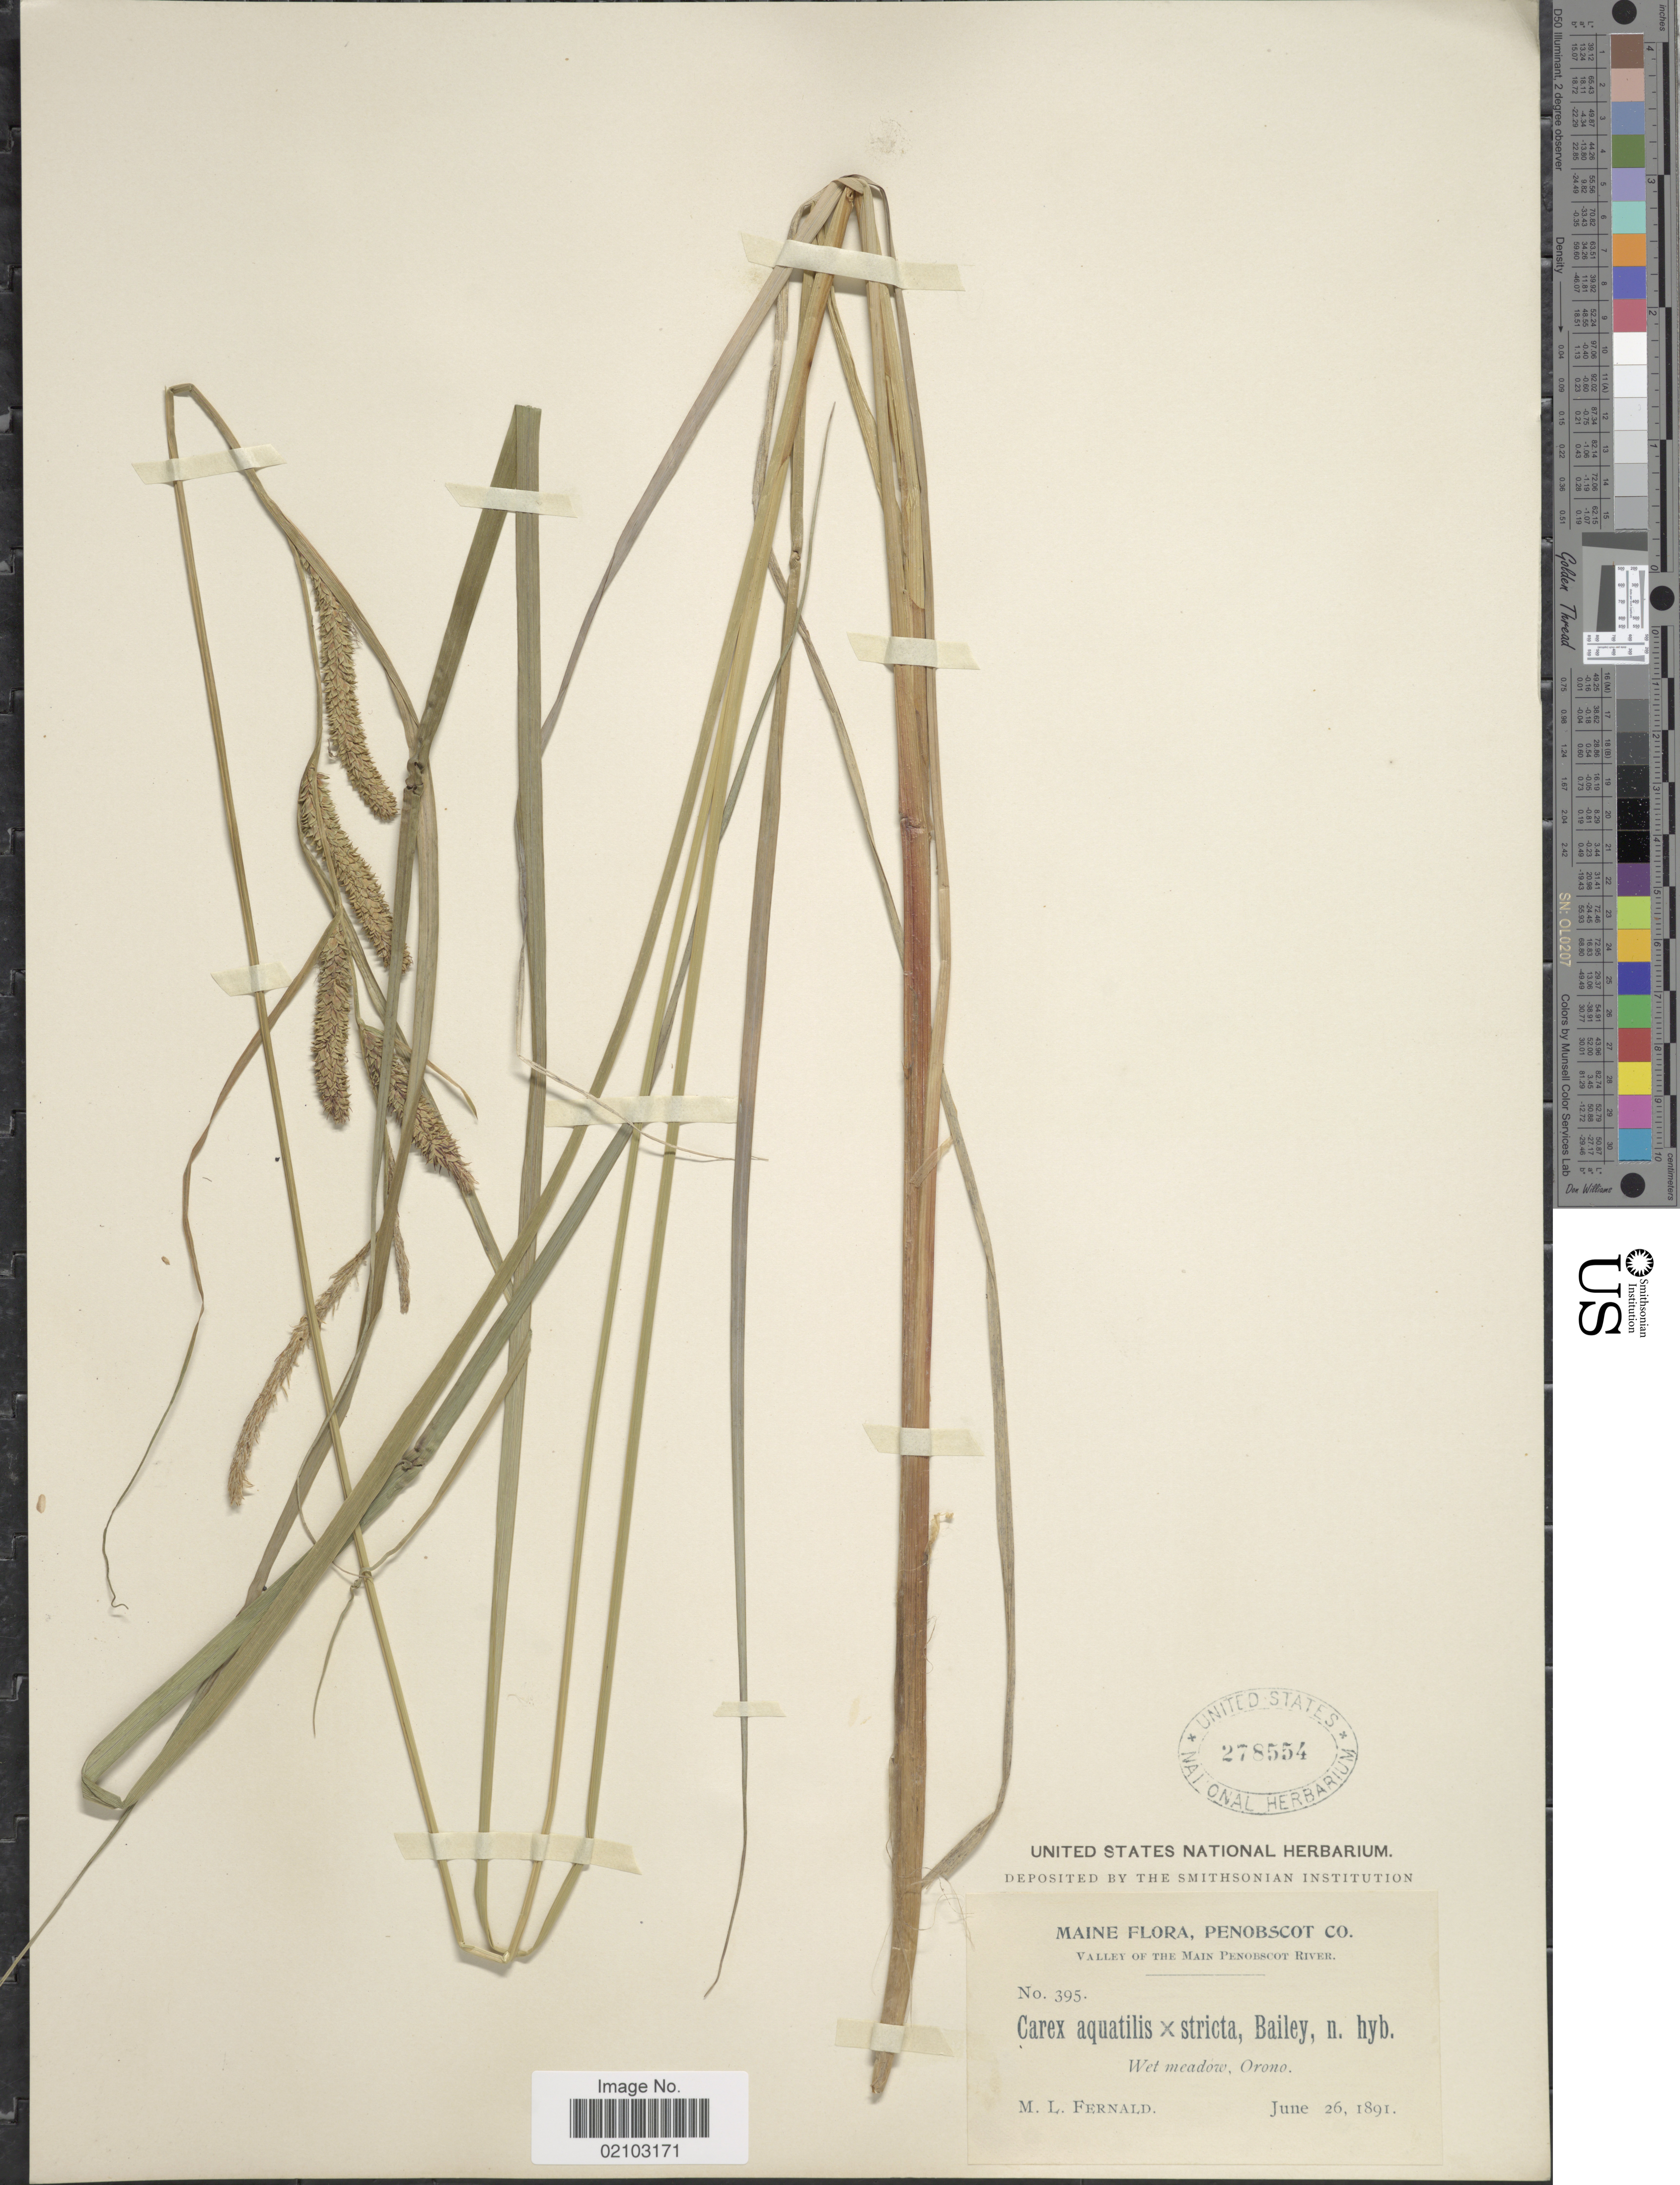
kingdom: Plantae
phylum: Tracheophyta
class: Liliopsida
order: Poales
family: Cyperaceae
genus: Carex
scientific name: Carex aquatilis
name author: Wahlenb.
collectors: M. L. Fernald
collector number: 395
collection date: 1891-06-26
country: United States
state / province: Maine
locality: Penobscot Co., Valley of the Main Penobscot River, Orono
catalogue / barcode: US 278554